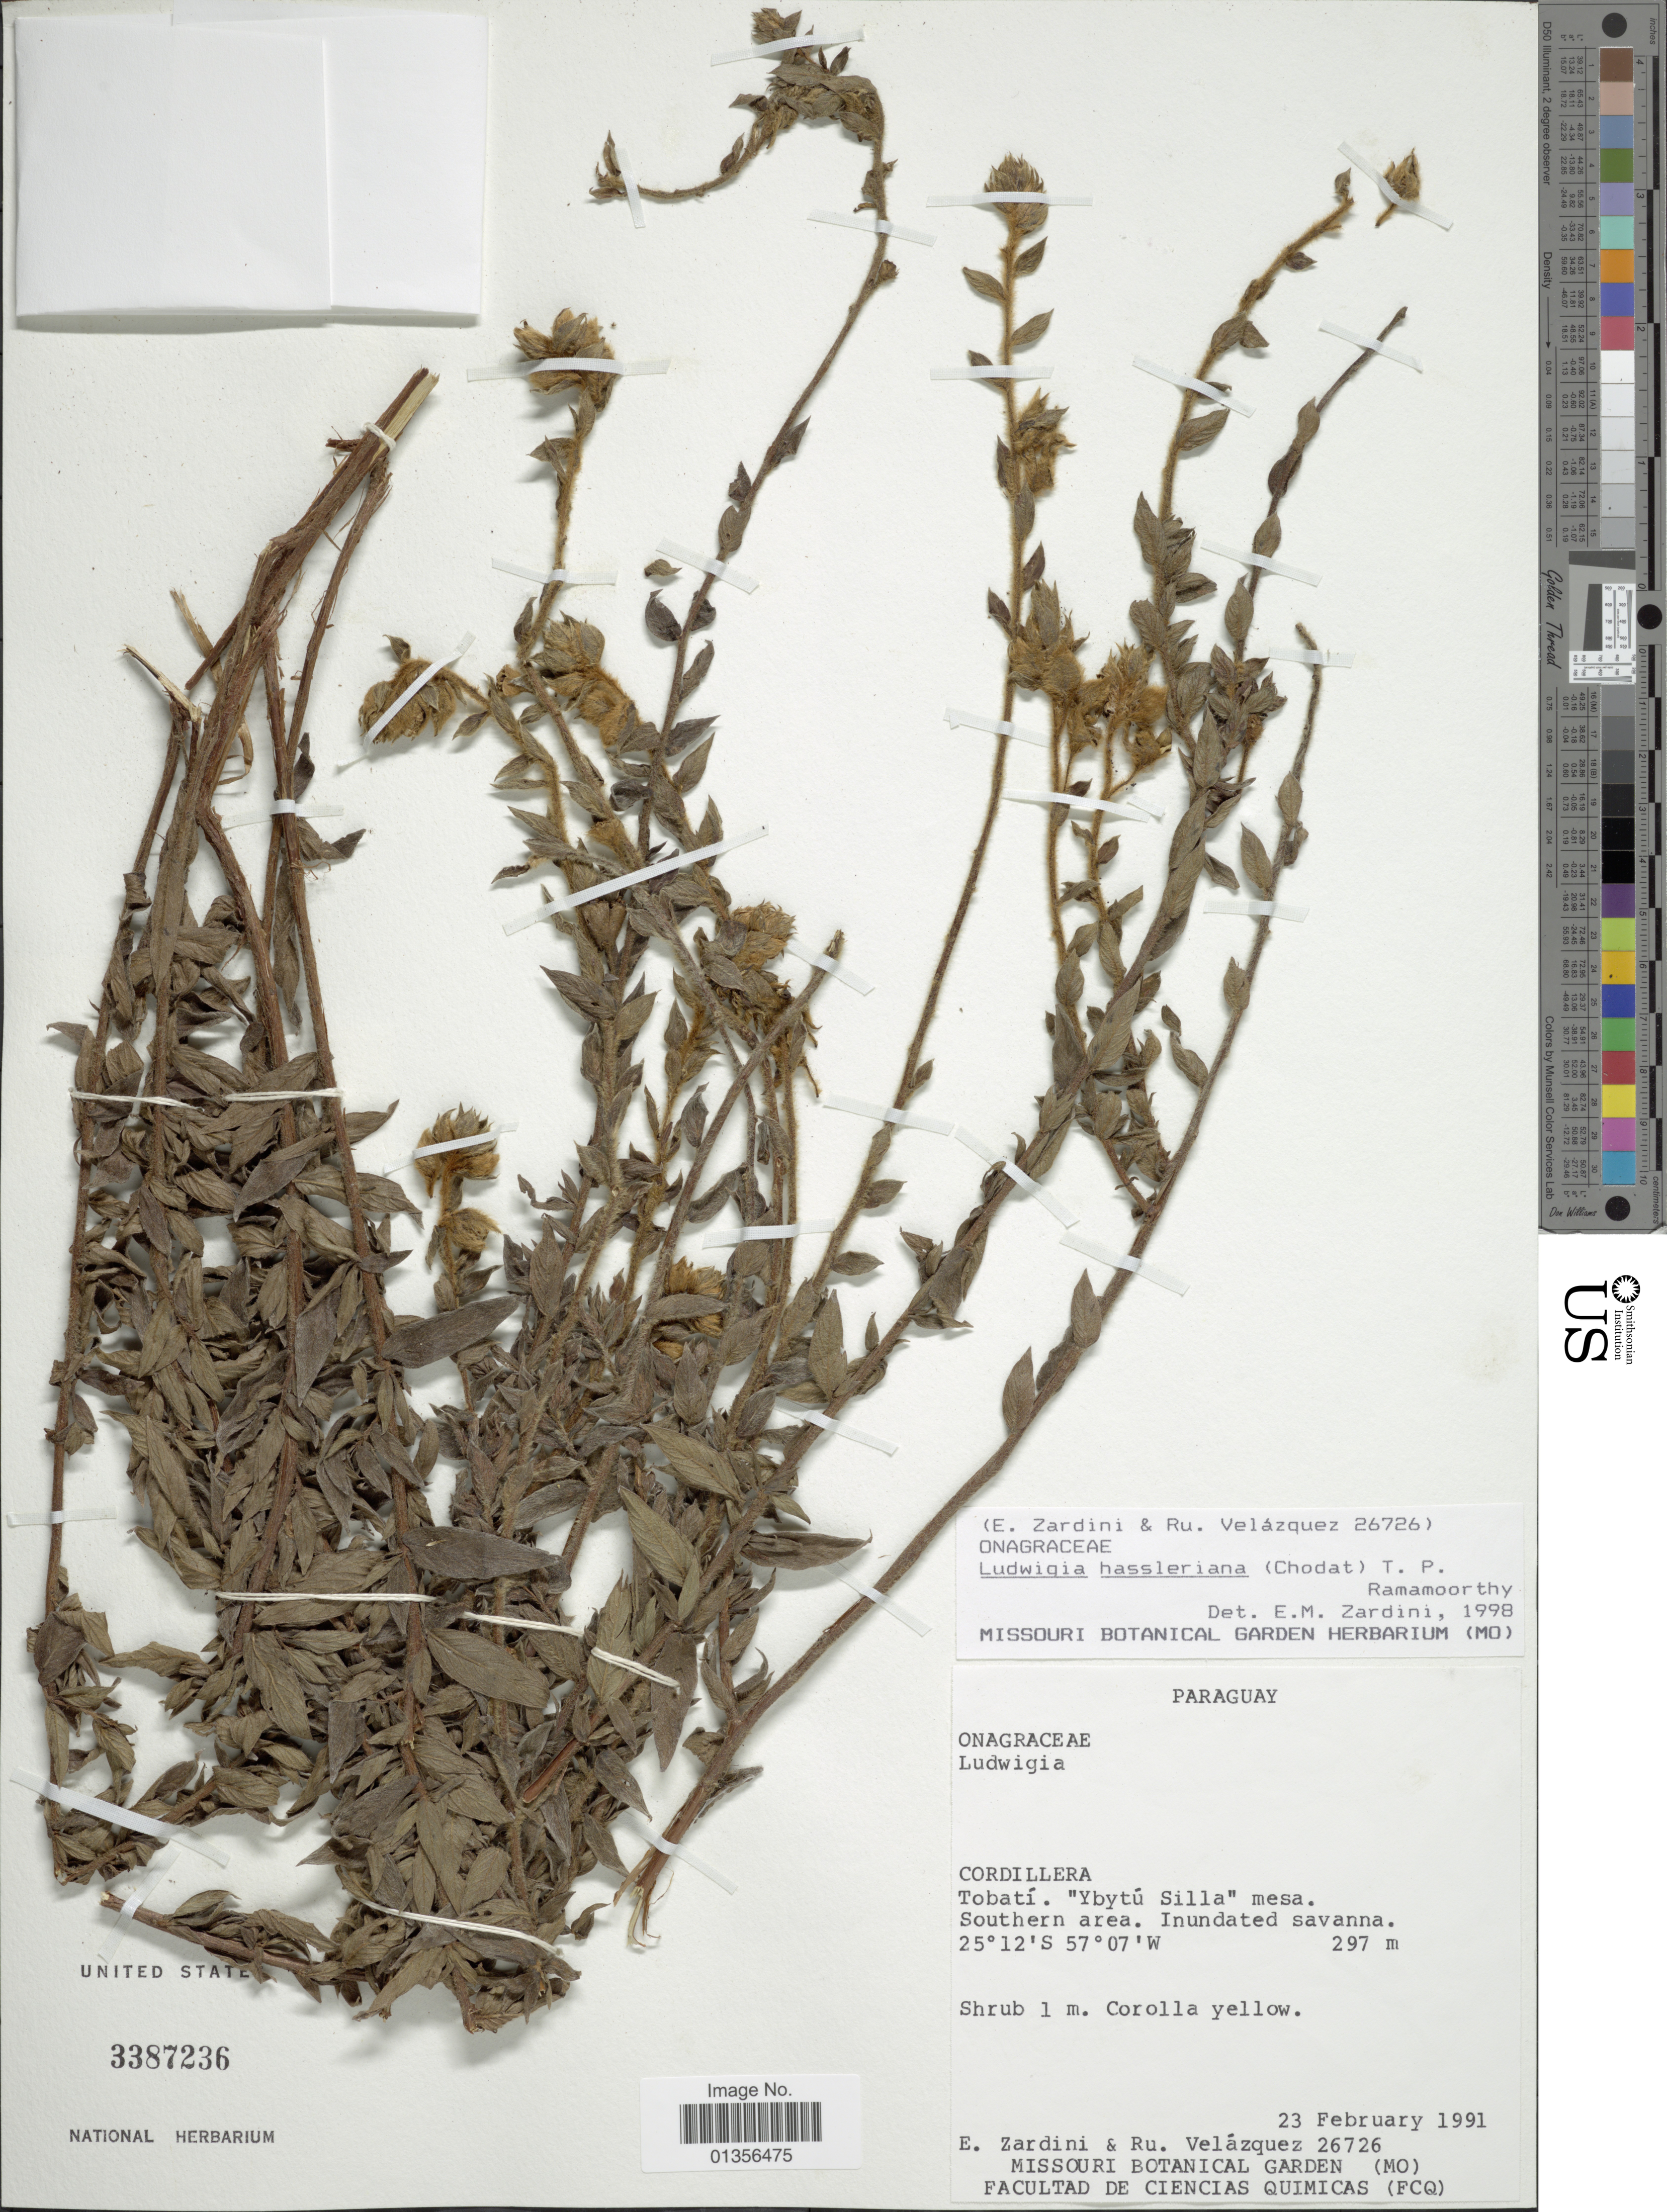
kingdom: Plantae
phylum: Tracheophyta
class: Magnoliopsida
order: Myrtales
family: Onagraceae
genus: Ludwigia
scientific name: Ludwigia hassleriana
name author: (Chodat) Ramamoorthy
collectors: E. M. Zardini & R. Velázquez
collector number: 26726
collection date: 1991-02-23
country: Paraguay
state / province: Cordillera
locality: Tobatí. "Ybutú Silla" mesa. Southern area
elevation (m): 297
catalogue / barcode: US 3387236